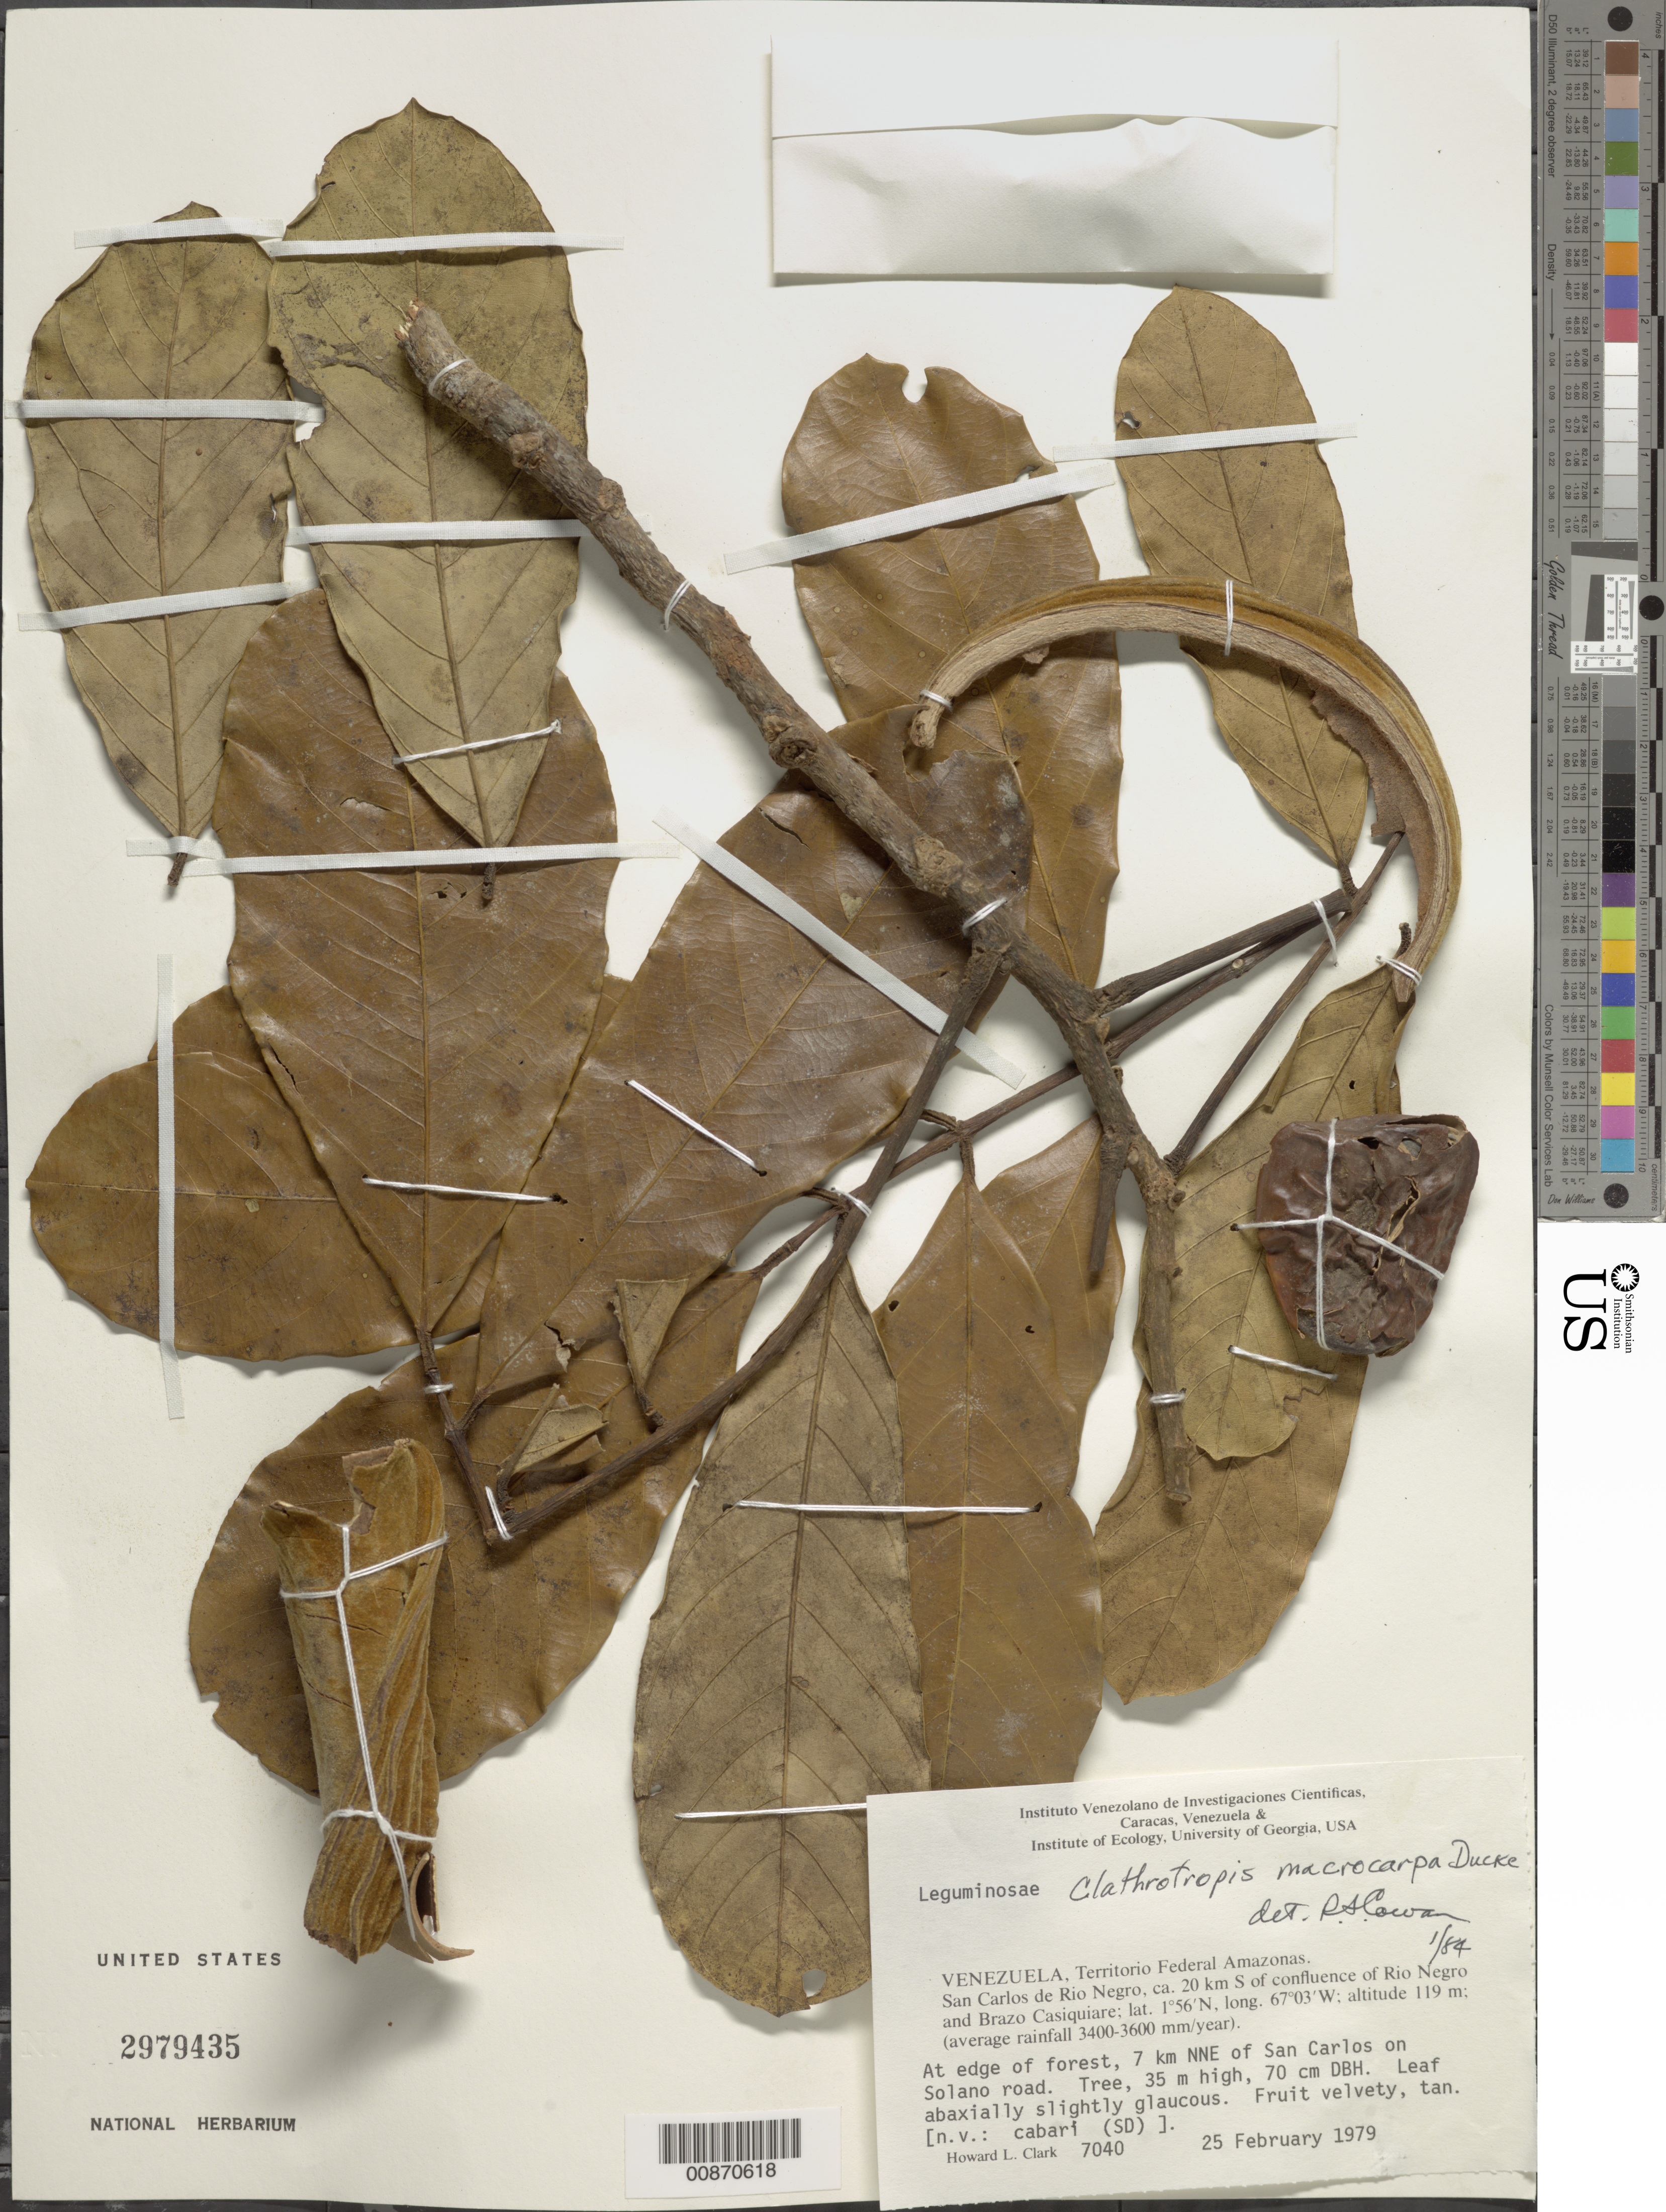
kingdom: Plantae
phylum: Tracheophyta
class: Magnoliopsida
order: Fabales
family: Fabaceae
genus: Clathrotropis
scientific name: Clathrotropis macrocarpa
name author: Ducke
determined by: Cowan, R. S.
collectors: H. L. Clark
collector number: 7040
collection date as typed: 25-Feb-79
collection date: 1979-02-25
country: Venezuela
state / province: Amazonas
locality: San Carlos de Río Negro, ca. 20 km S of confluence of Río Negro and Brazo Casiquiare, 7 km NNE of San Carlos on Solano road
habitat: Edge of forest; average rainfall 3400-3600 mm/year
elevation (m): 119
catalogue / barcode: US 2979435